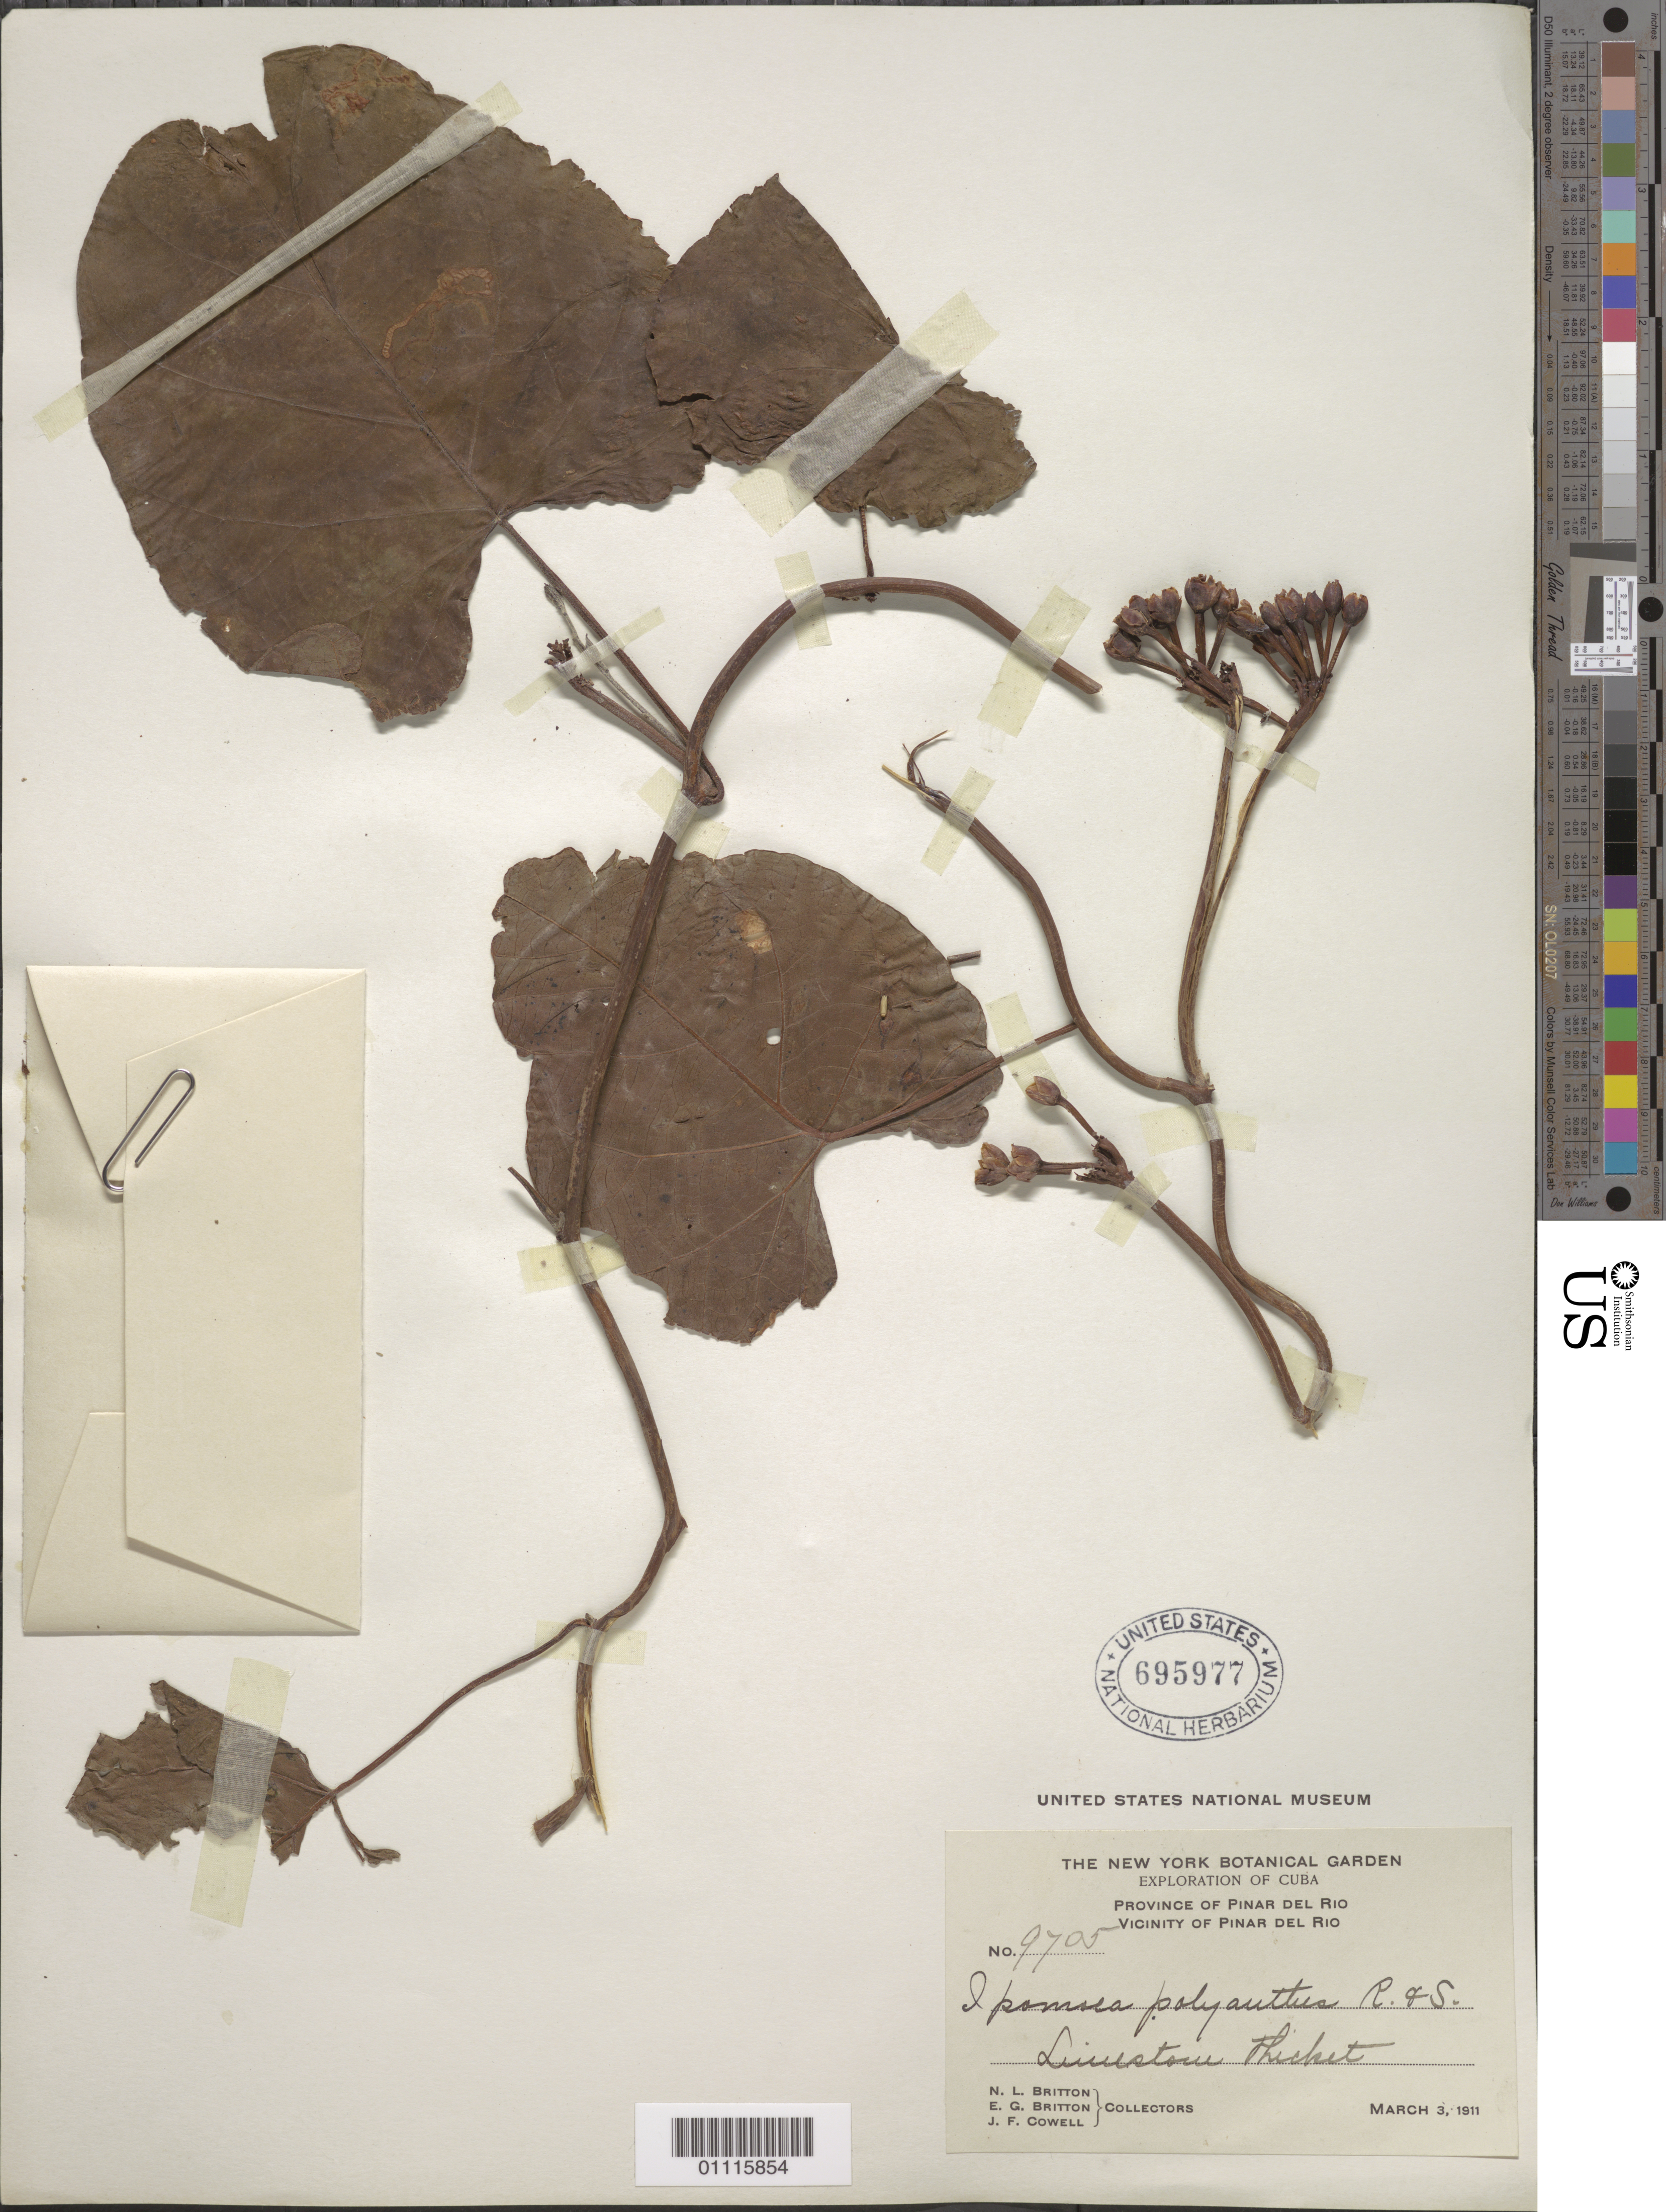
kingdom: Plantae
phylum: Tracheophyta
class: Magnoliopsida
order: Solanales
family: Convolvulaceae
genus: Camonea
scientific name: Camonea umbellata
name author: (L.) A. R. Simões & Staples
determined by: Strong, Mark T., (BOT), Smithsonian Institution - National Museum of Natural History (UNITED STATES)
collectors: N. Britton, E. G. Britton & J. F. Cowell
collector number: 9705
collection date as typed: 03 Mar 1911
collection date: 1911-03-03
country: Cuba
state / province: Pinar del Rio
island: Cuba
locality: Vicinity of Pinar del Rio Limestone thicket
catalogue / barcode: US 695977